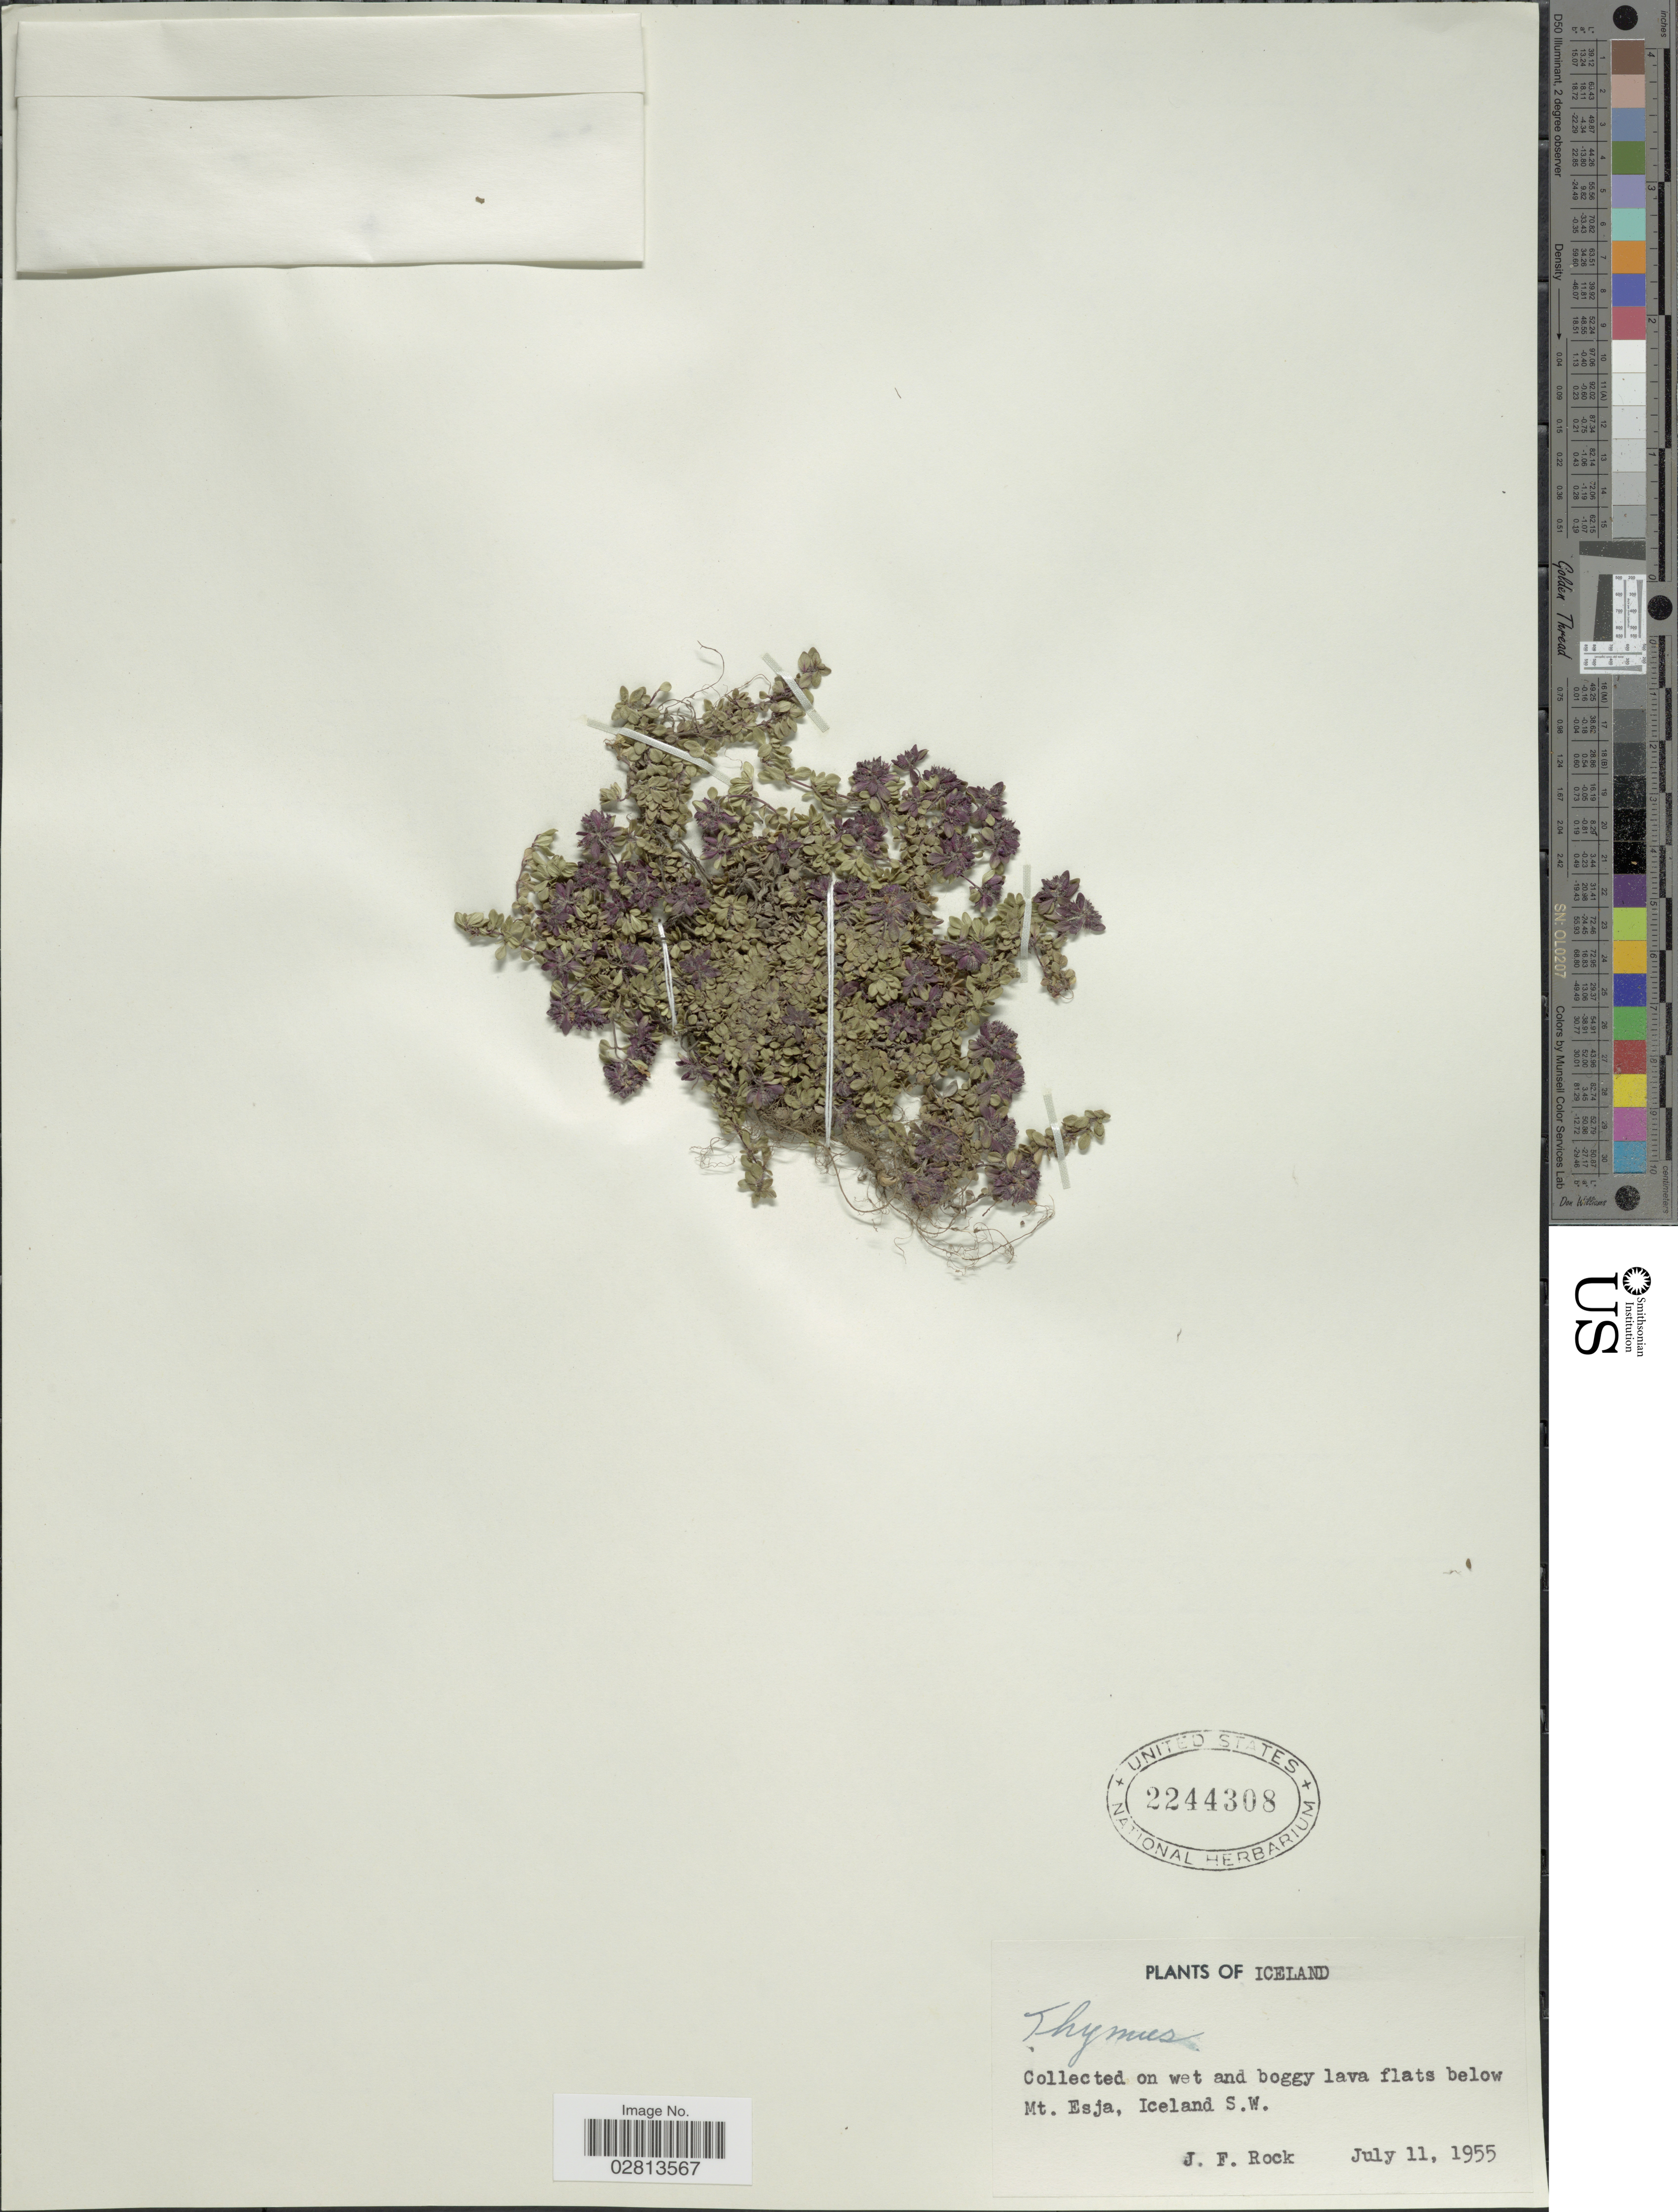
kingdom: Plantae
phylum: Tracheophyta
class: Magnoliopsida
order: Lamiales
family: Lamiaceae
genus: Thymus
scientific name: Thymus sp.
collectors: J. Rock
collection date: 1955-07-11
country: Iceland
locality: Below Mt. Esja, Iceland S.W.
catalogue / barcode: US 2244308